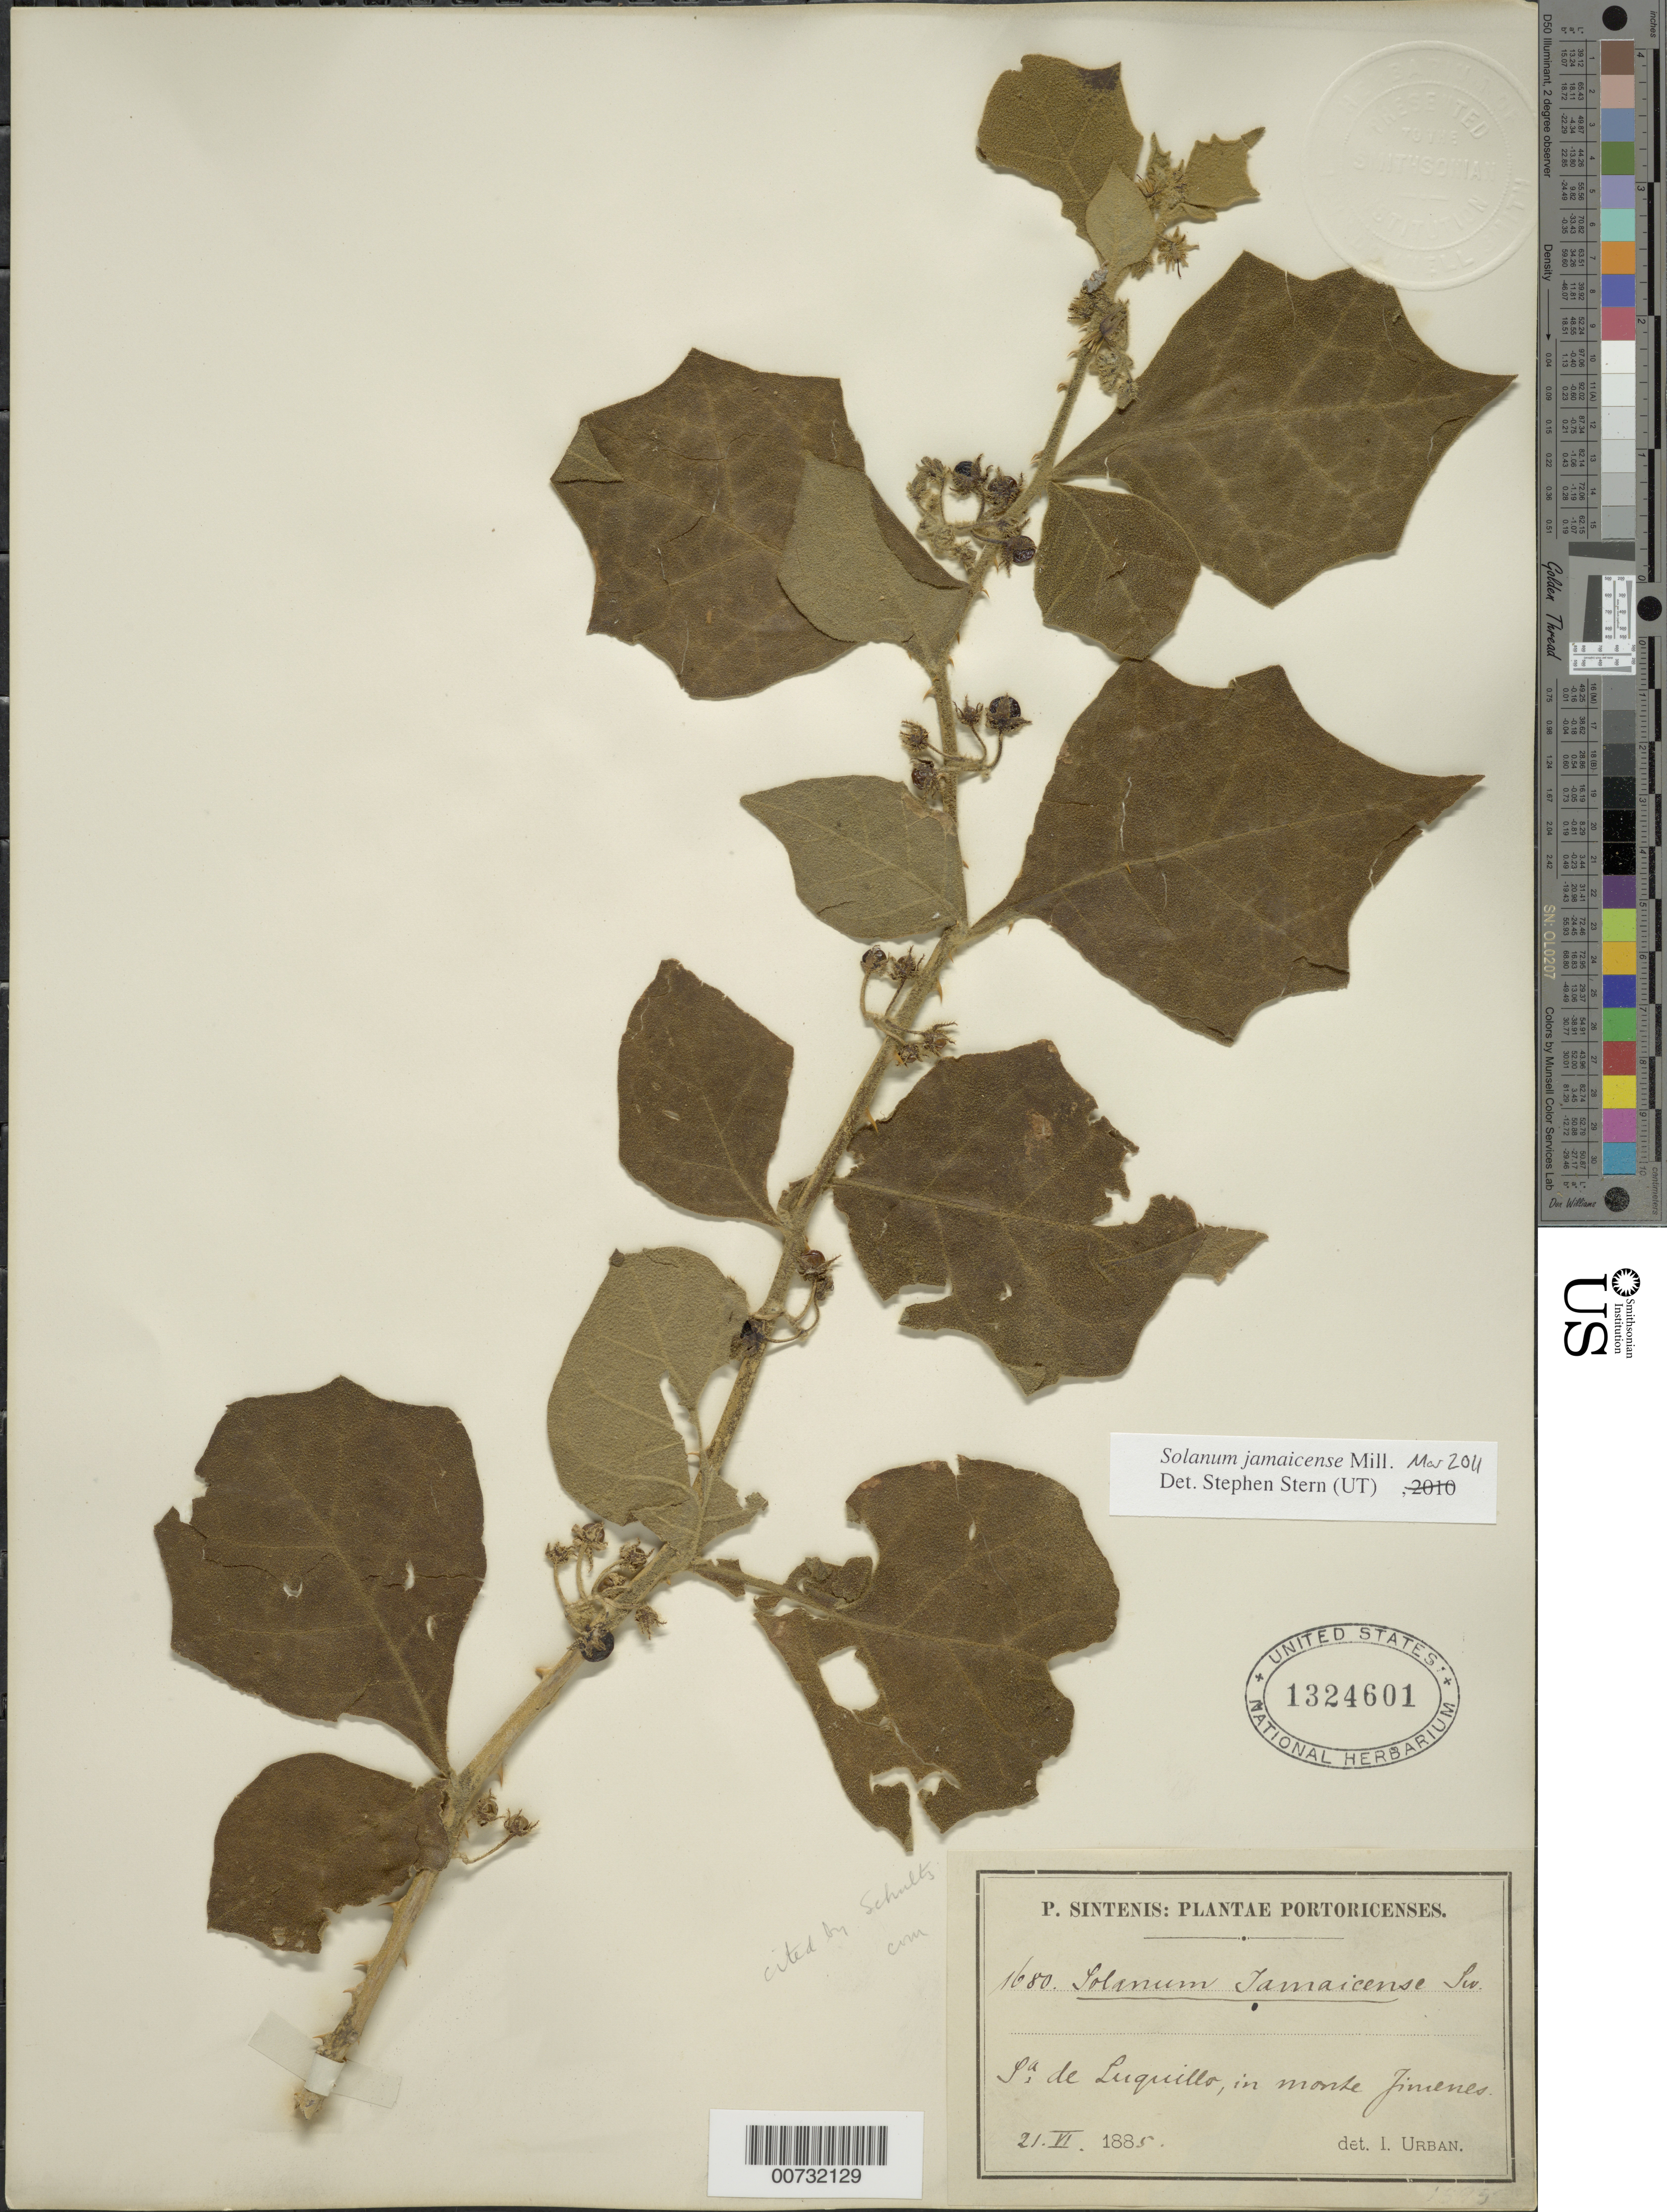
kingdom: Plantae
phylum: Tracheophyta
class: Magnoliopsida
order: Solanales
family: Solanaceae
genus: Solanum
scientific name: Solanum jamaicense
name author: Mill.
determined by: Stern, Stephen, (UNITED STATES)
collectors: P. Sintenis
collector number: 1680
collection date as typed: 21 Jun 1885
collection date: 1885-06-21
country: Puerto Rico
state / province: Luquillo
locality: Sierra de Luquillo, in monte Jimenes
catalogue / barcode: US 1324601